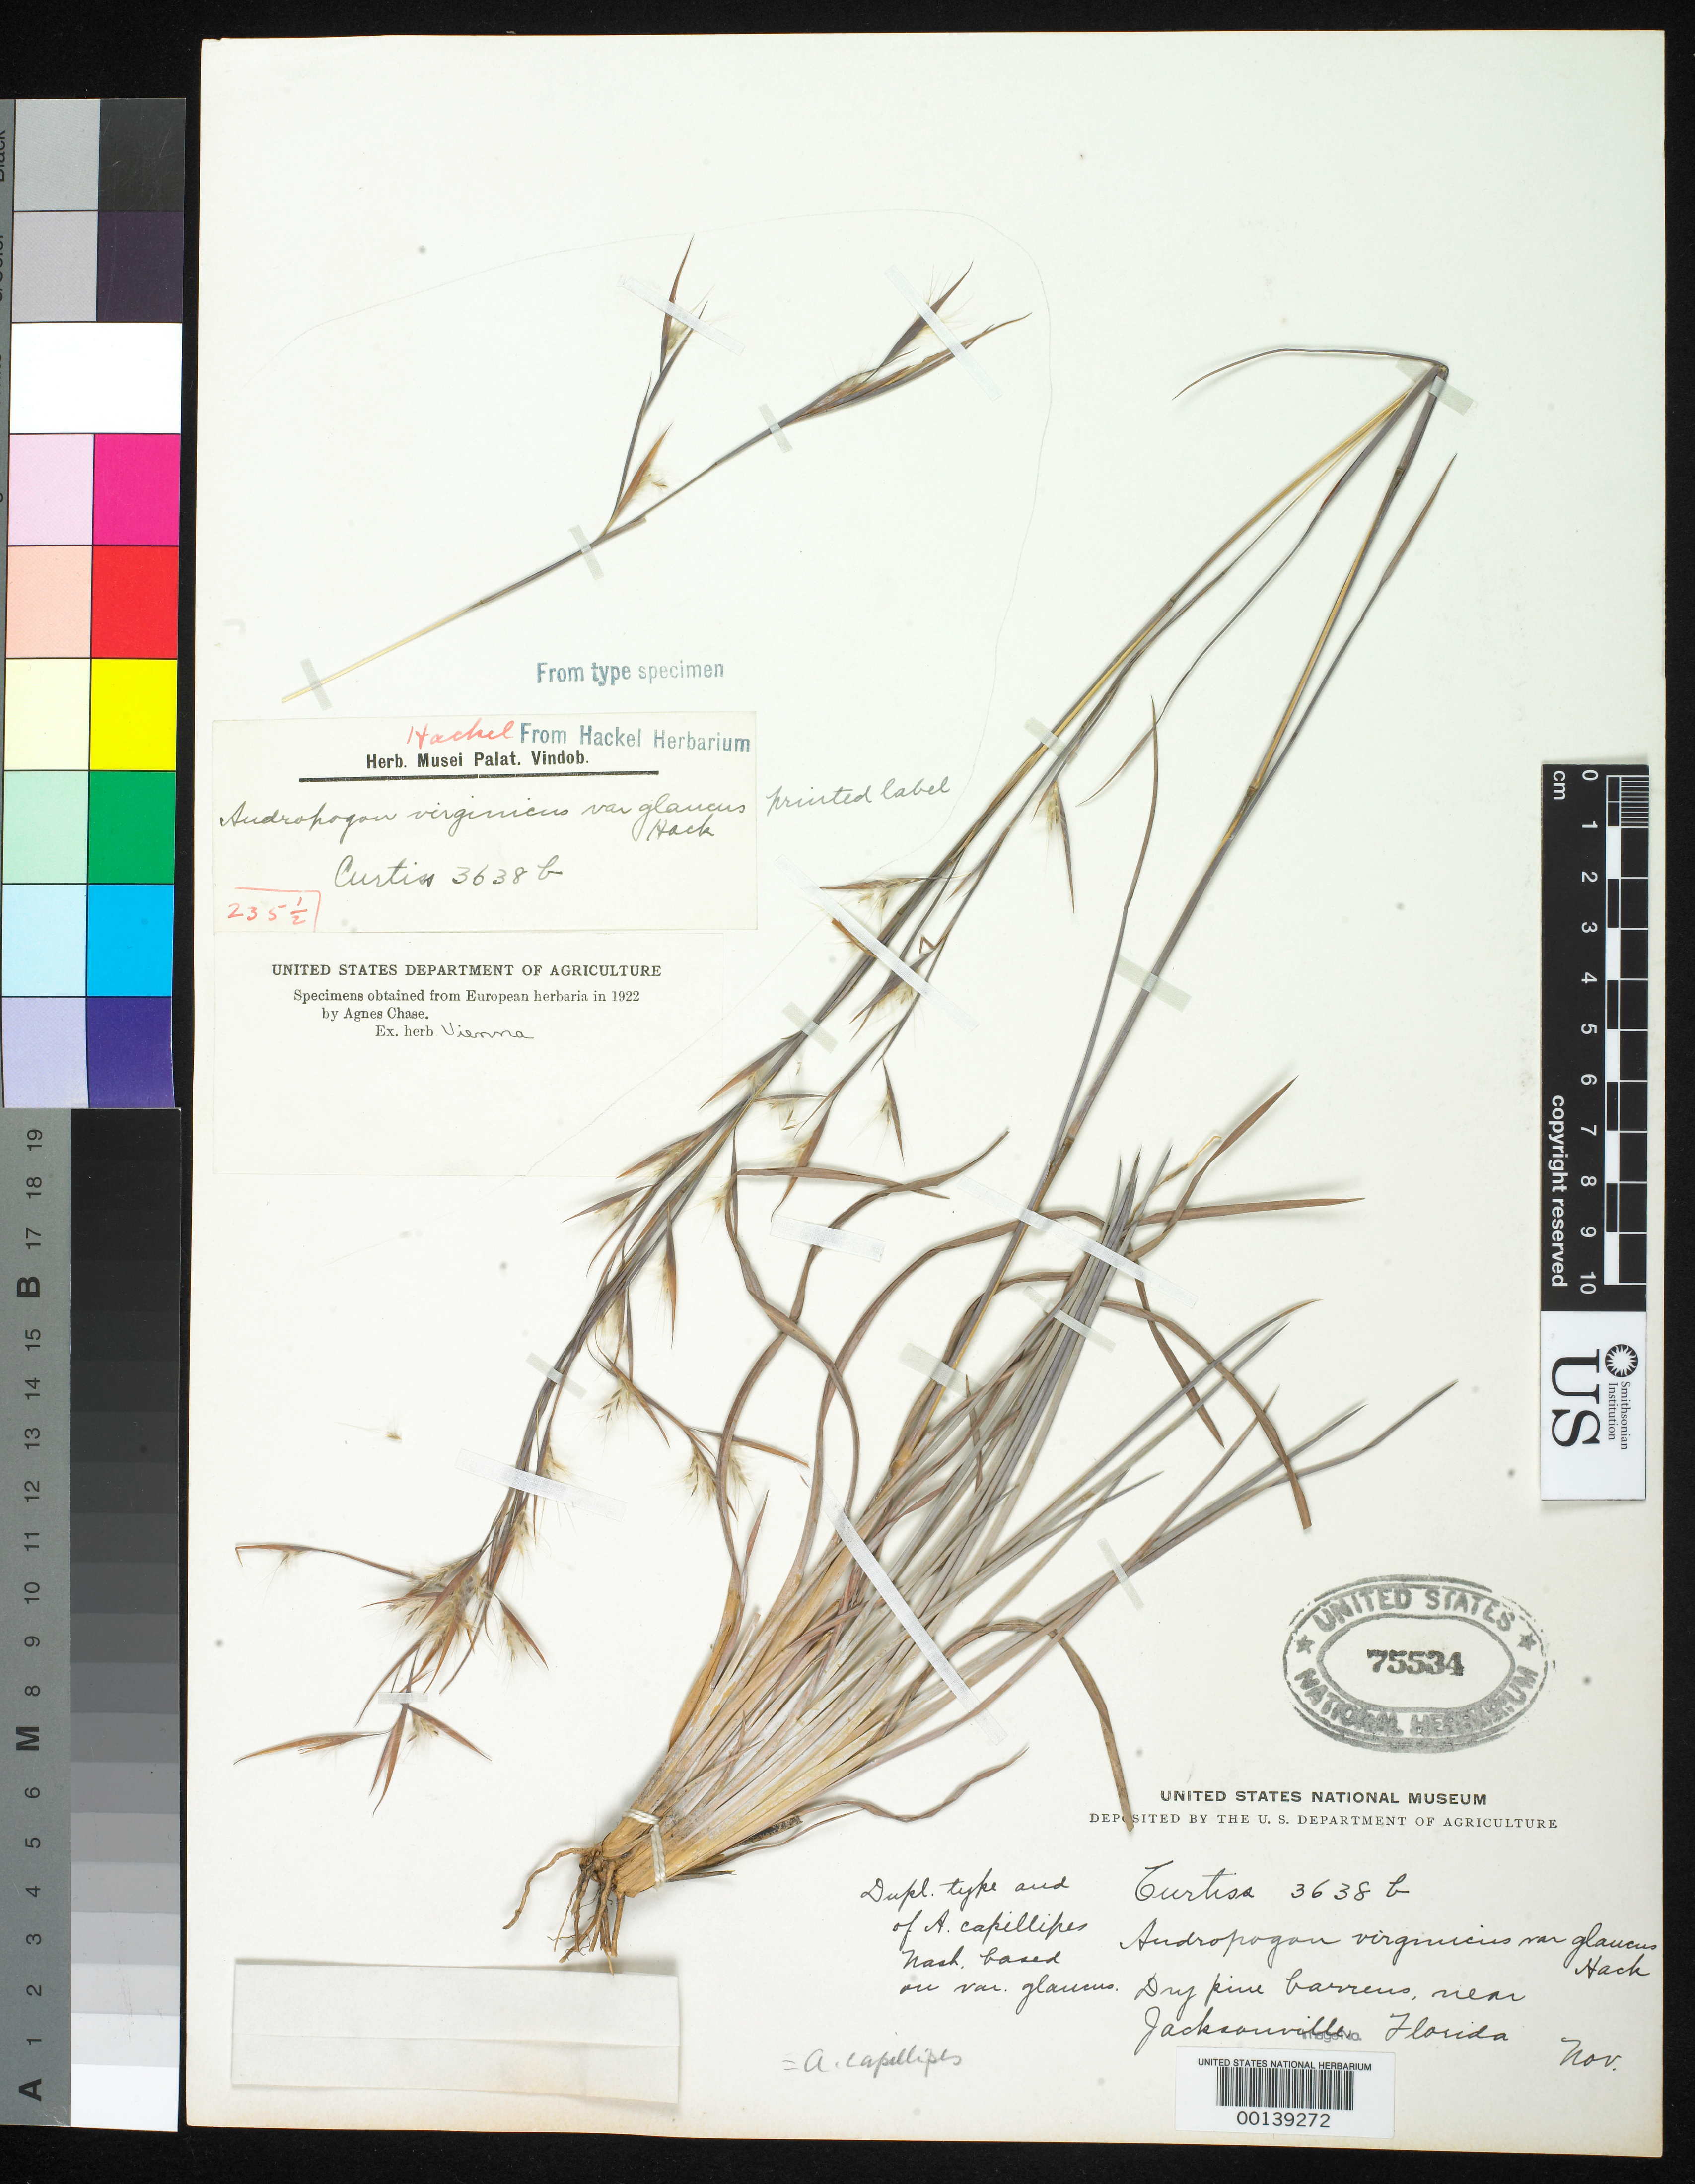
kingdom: Plantae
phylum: Tracheophyta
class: Liliopsida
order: Poales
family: Poaceae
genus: Andropogon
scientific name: Andropogon virginicus var. glaucus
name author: Hack. in A. DC.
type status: Isotype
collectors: A. H. Curtiss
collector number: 3638b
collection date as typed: Nov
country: United States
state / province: Florida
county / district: Duval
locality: Near Jacksonville.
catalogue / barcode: US 75534